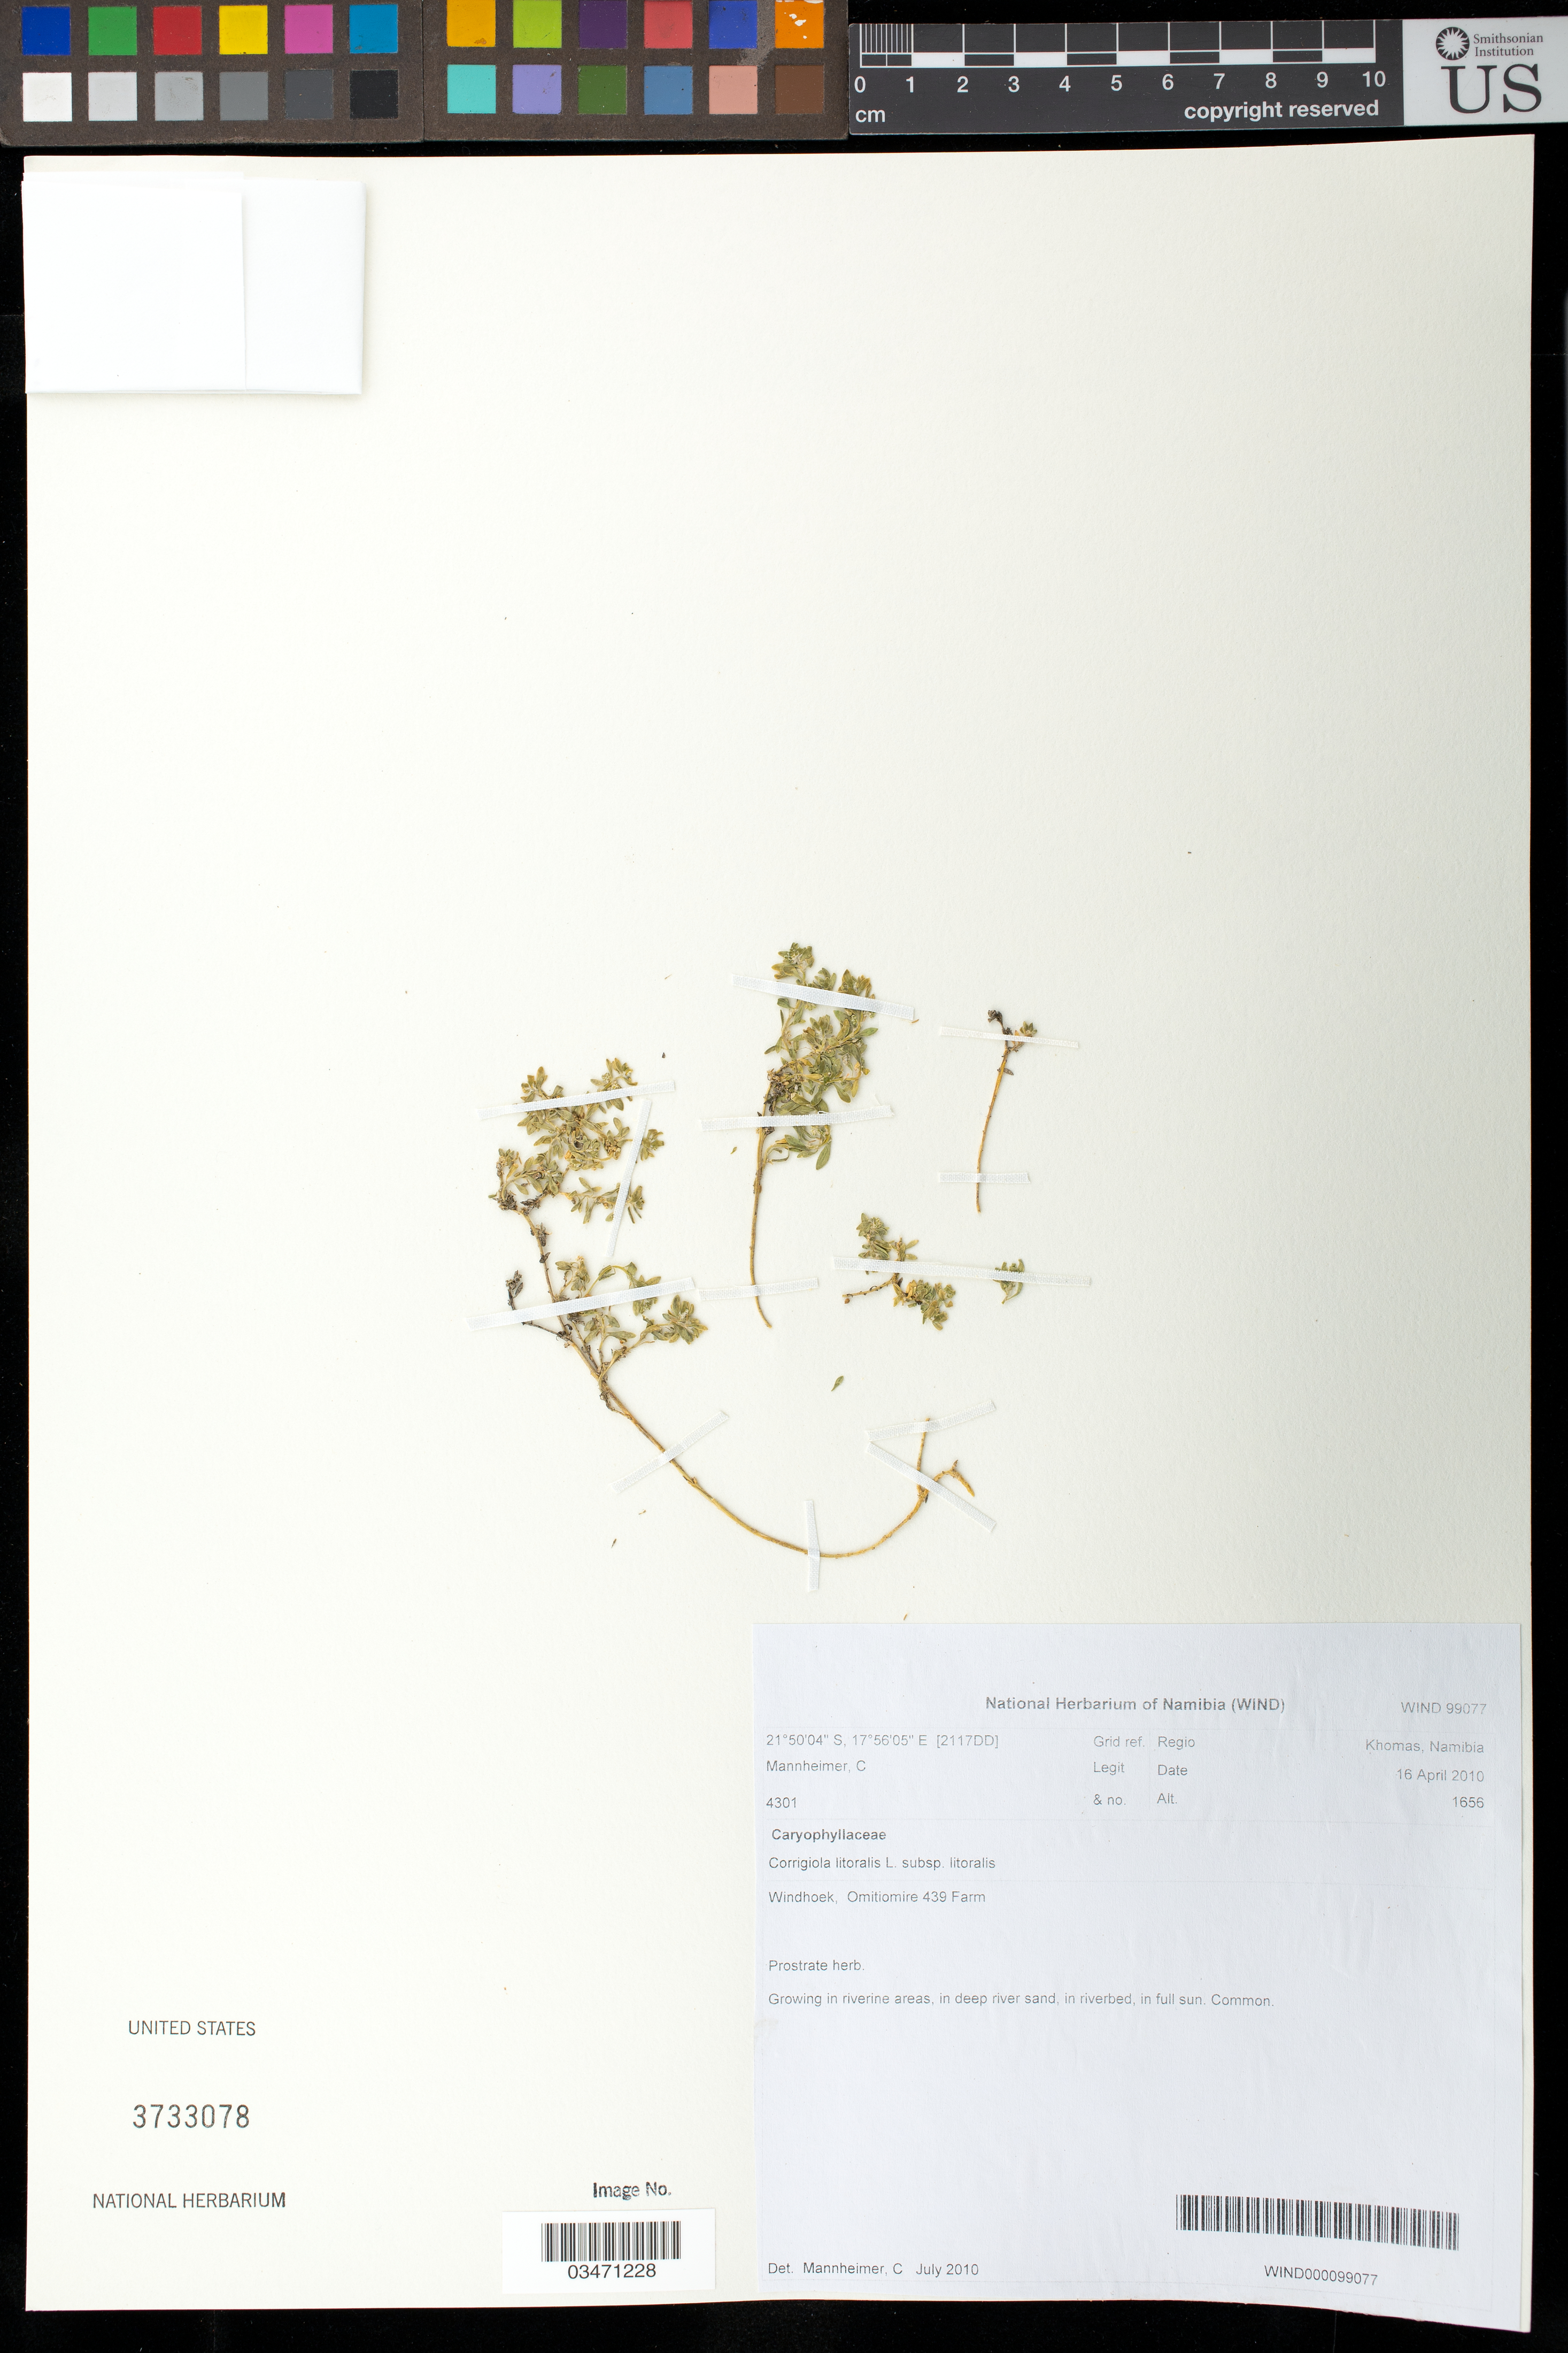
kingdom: Plantae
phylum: Tracheophyta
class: Magnoliopsida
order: Caryophyllales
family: Caryophyllaceae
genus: Corrigiola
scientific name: Corrigiola litoralis subsp. litoralis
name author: L.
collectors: C. A. Mannheimer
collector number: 4301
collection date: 2010-04-16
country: Namibia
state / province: Khomas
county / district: Windhoek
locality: Omitiomire 439 Farm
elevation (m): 1656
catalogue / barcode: US 3733078